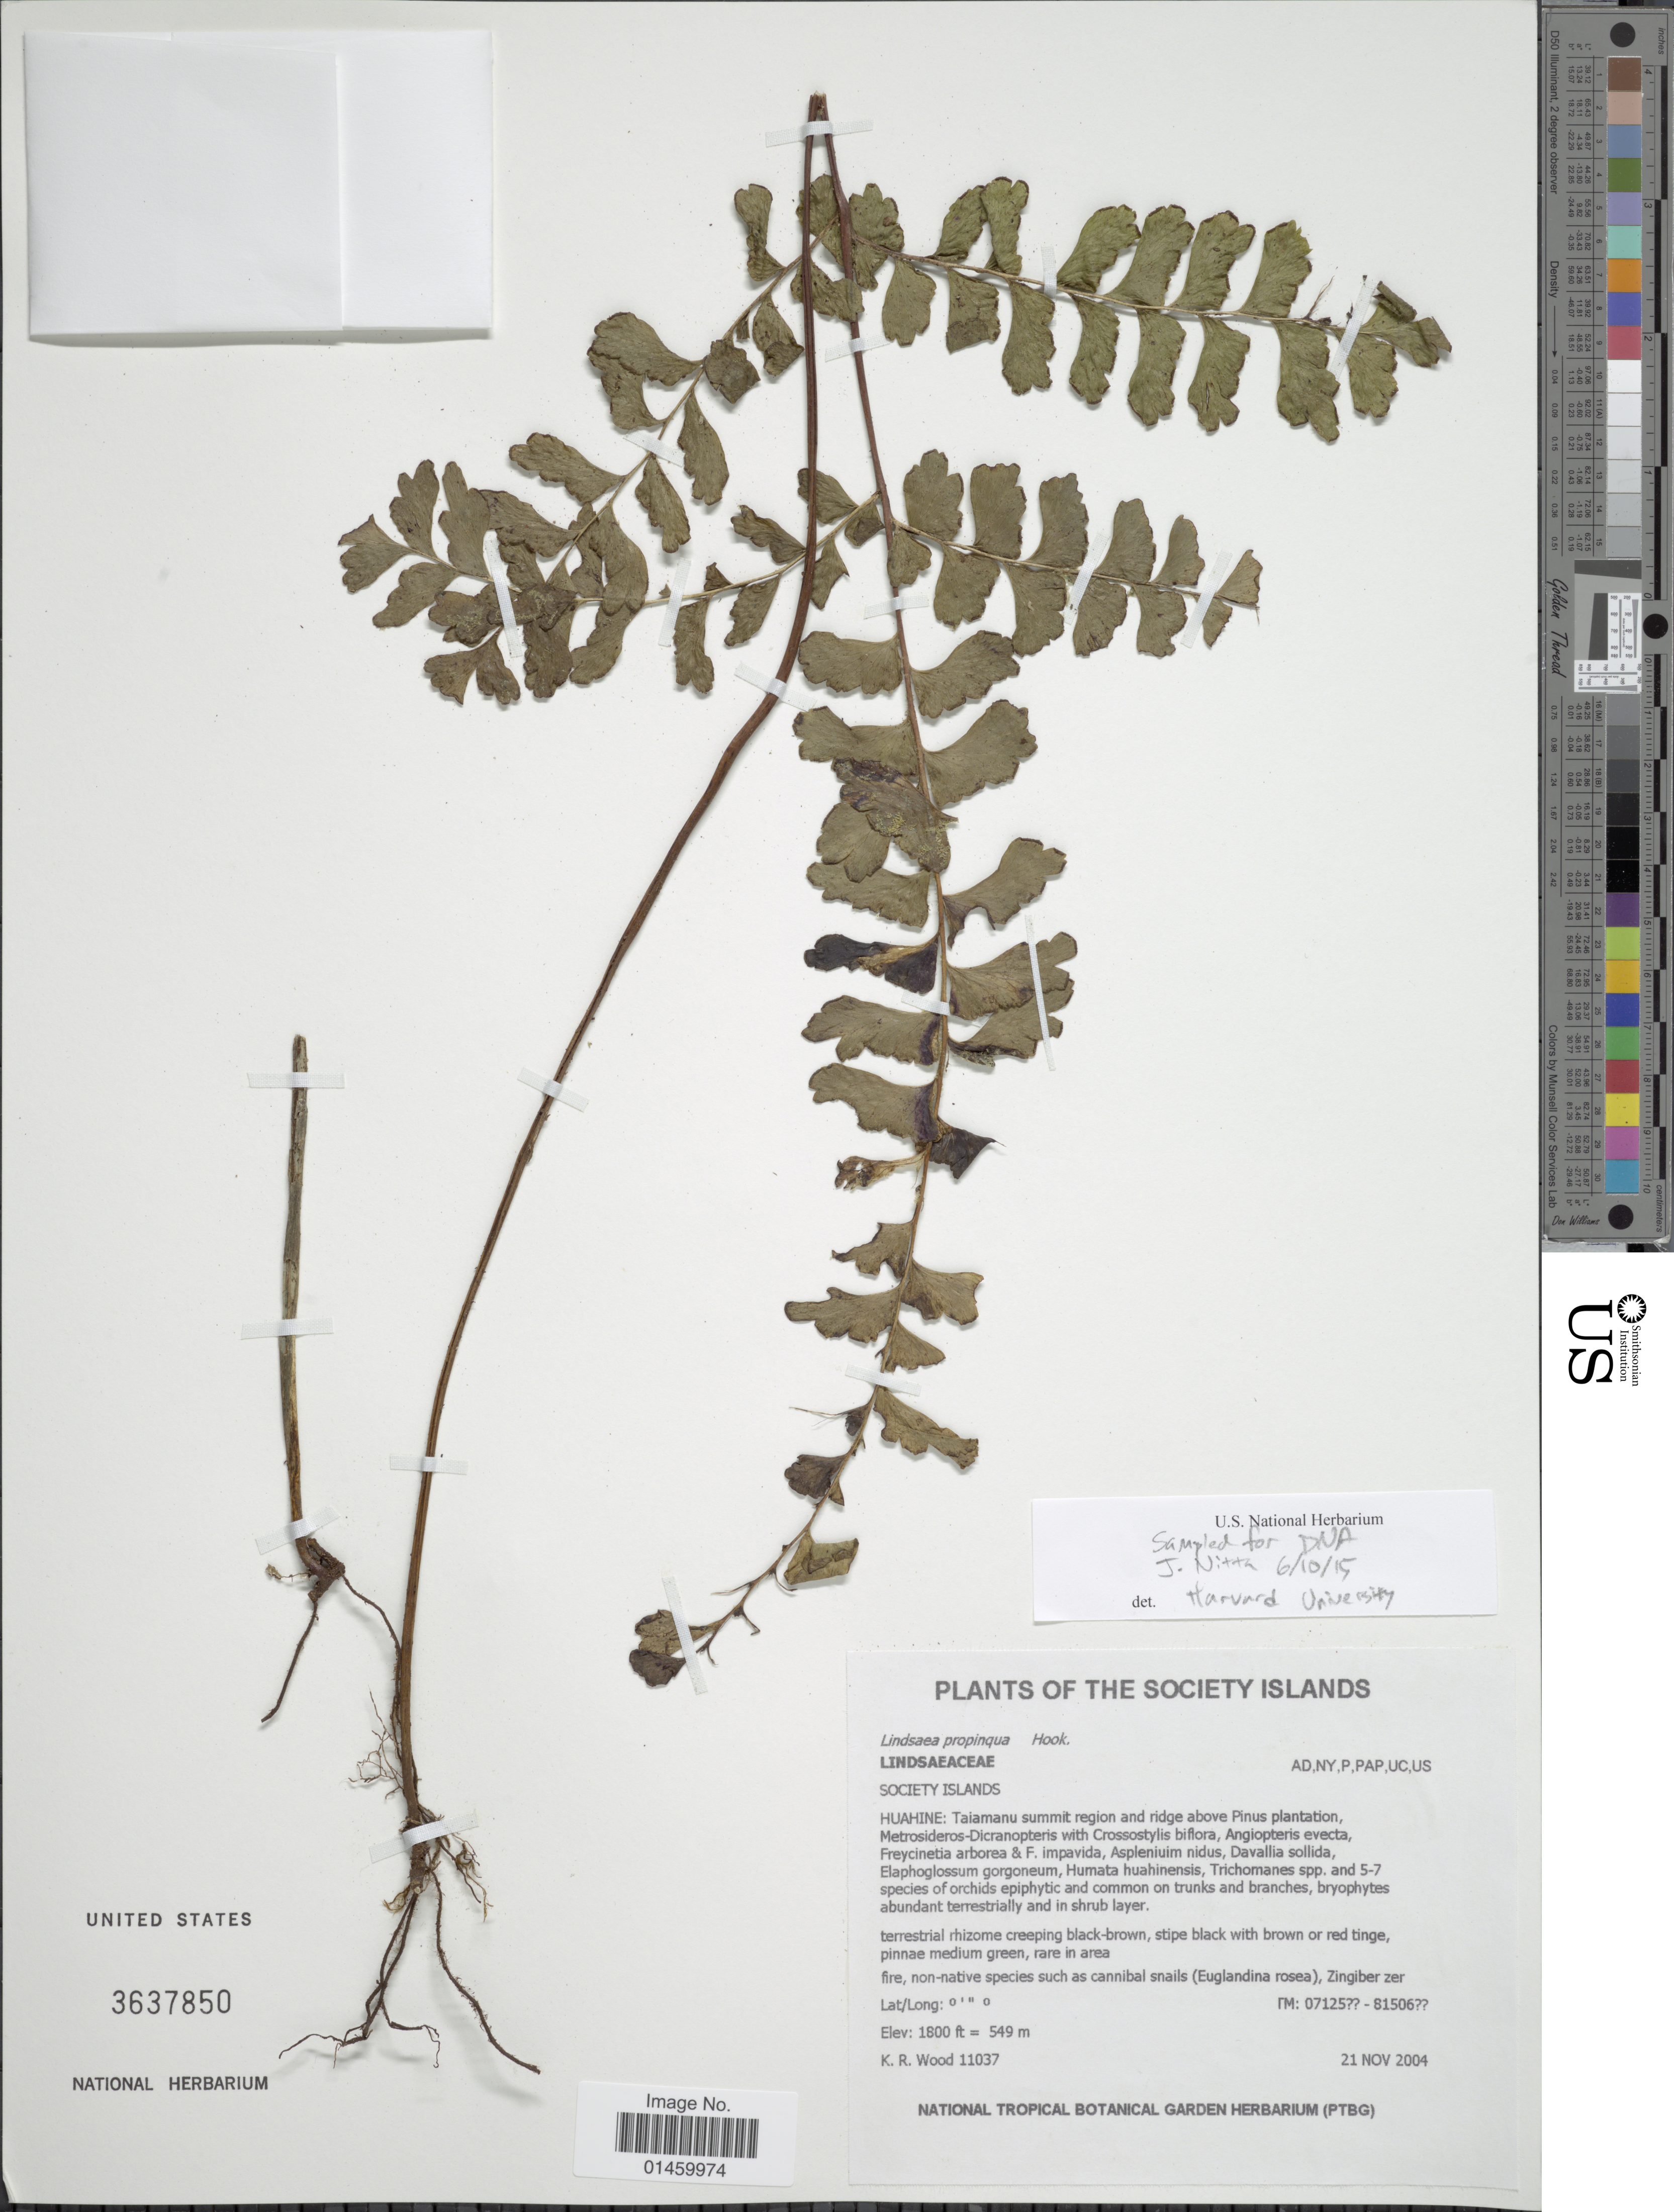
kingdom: Plantae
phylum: Tracheophyta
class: Polypodiopsida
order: Polypodiales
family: Lindsaeaceae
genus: Lindsaea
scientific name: Lindsaea propinqua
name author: Hook.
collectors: K. R. Wood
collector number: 11037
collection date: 2004-11-21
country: French Polynesia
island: Huahine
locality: The Society Islands. Huahine: Taiamanu summit region and ridge above Pinus plantation. TM [interpreted]: 07125 [unsure placement]-81506 [unsure placement]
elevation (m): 549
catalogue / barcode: US 3637850